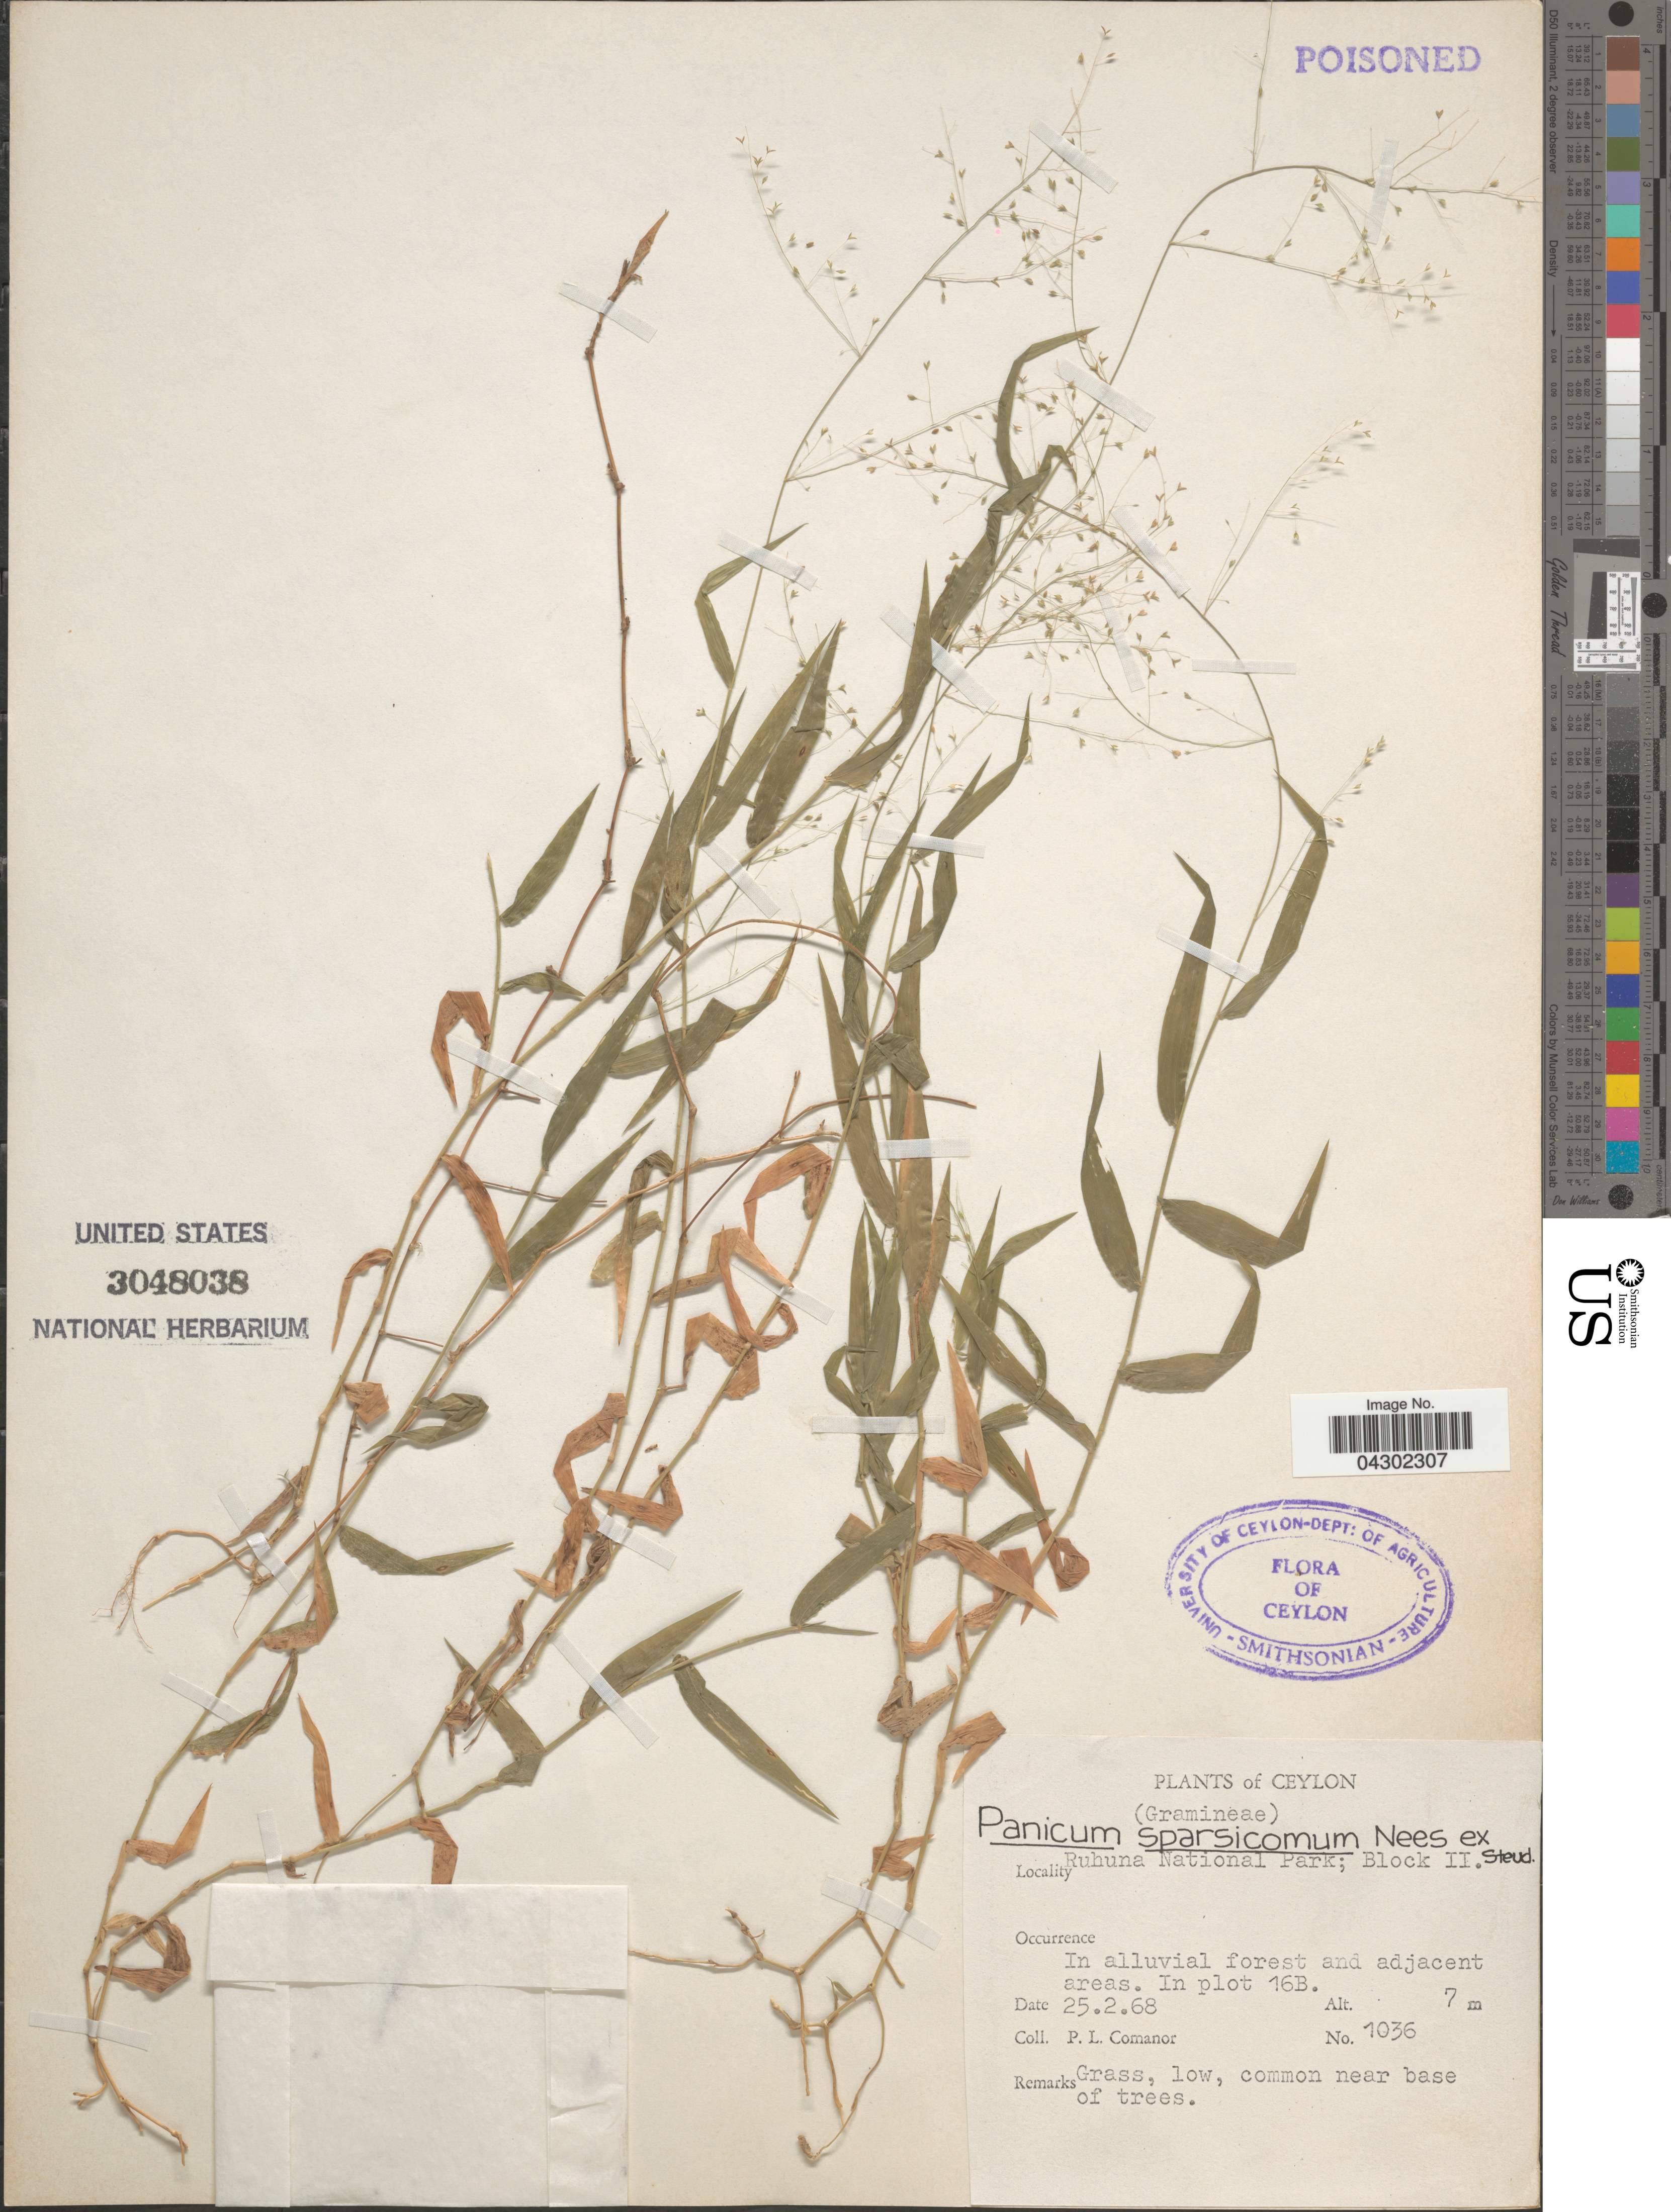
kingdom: Plantae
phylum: Tracheophyta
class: Liliopsida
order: Poales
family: Poaceae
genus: Panicum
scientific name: Panicum sparsicomum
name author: Nees ex Steud.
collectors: P. Comanor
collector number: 1036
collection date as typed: Transcribed d/m/y: 25/2/68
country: Sri Lanka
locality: Ceylon. Ruhuna National Park; Block II. In plot 16B.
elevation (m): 7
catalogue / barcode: US 3048038